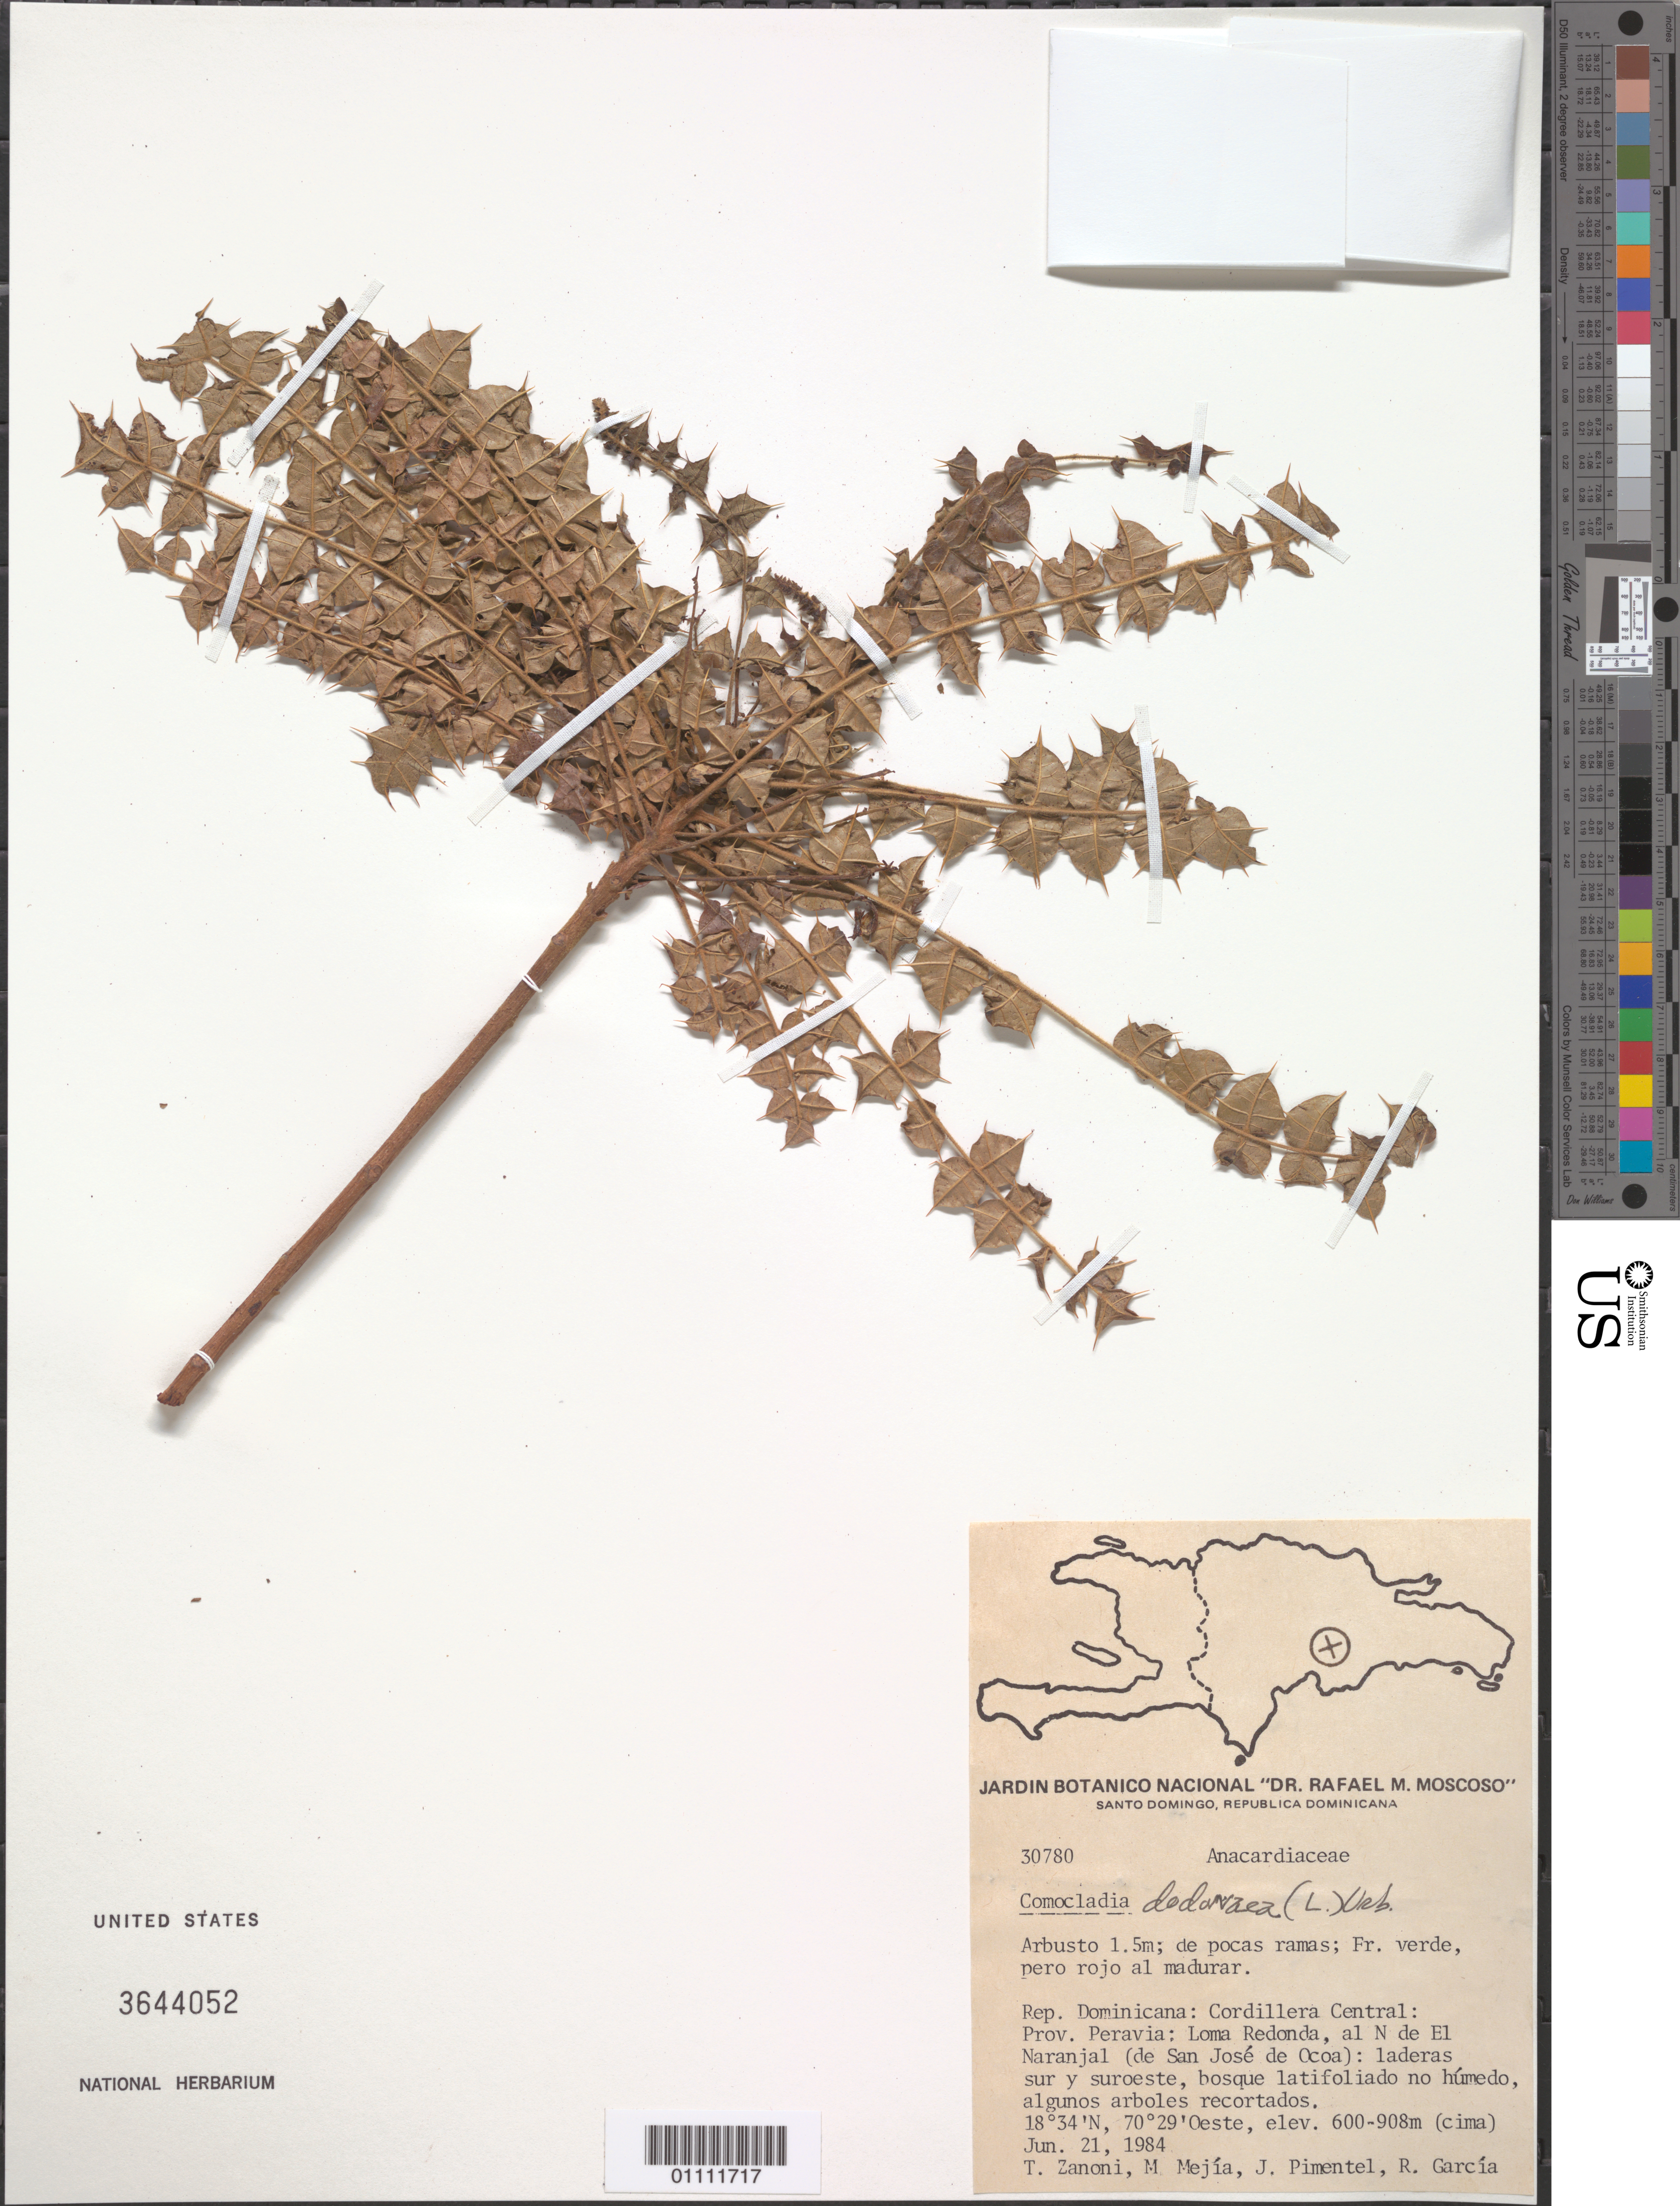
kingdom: Plantae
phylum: Tracheophyta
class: Magnoliopsida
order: Sapindales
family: Anacardiaceae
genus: Comocladia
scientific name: Comocladia dodonaea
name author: (L.) Urb.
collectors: T. A. Zanoni, J. Mejía, J. Pimentel & R. G. García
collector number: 30780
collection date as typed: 21 Jun 1984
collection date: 1984-06-21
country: Dominican Republic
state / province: Peravia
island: Hispaniola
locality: Cordillera Central, Loma Rodonda, al N de El Naranjal (de San José de Ocoa), Laderas sur y suroeste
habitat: Bosque latifoliado no húmedo, algunos arboles recortados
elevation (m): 600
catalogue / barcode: US 3644052